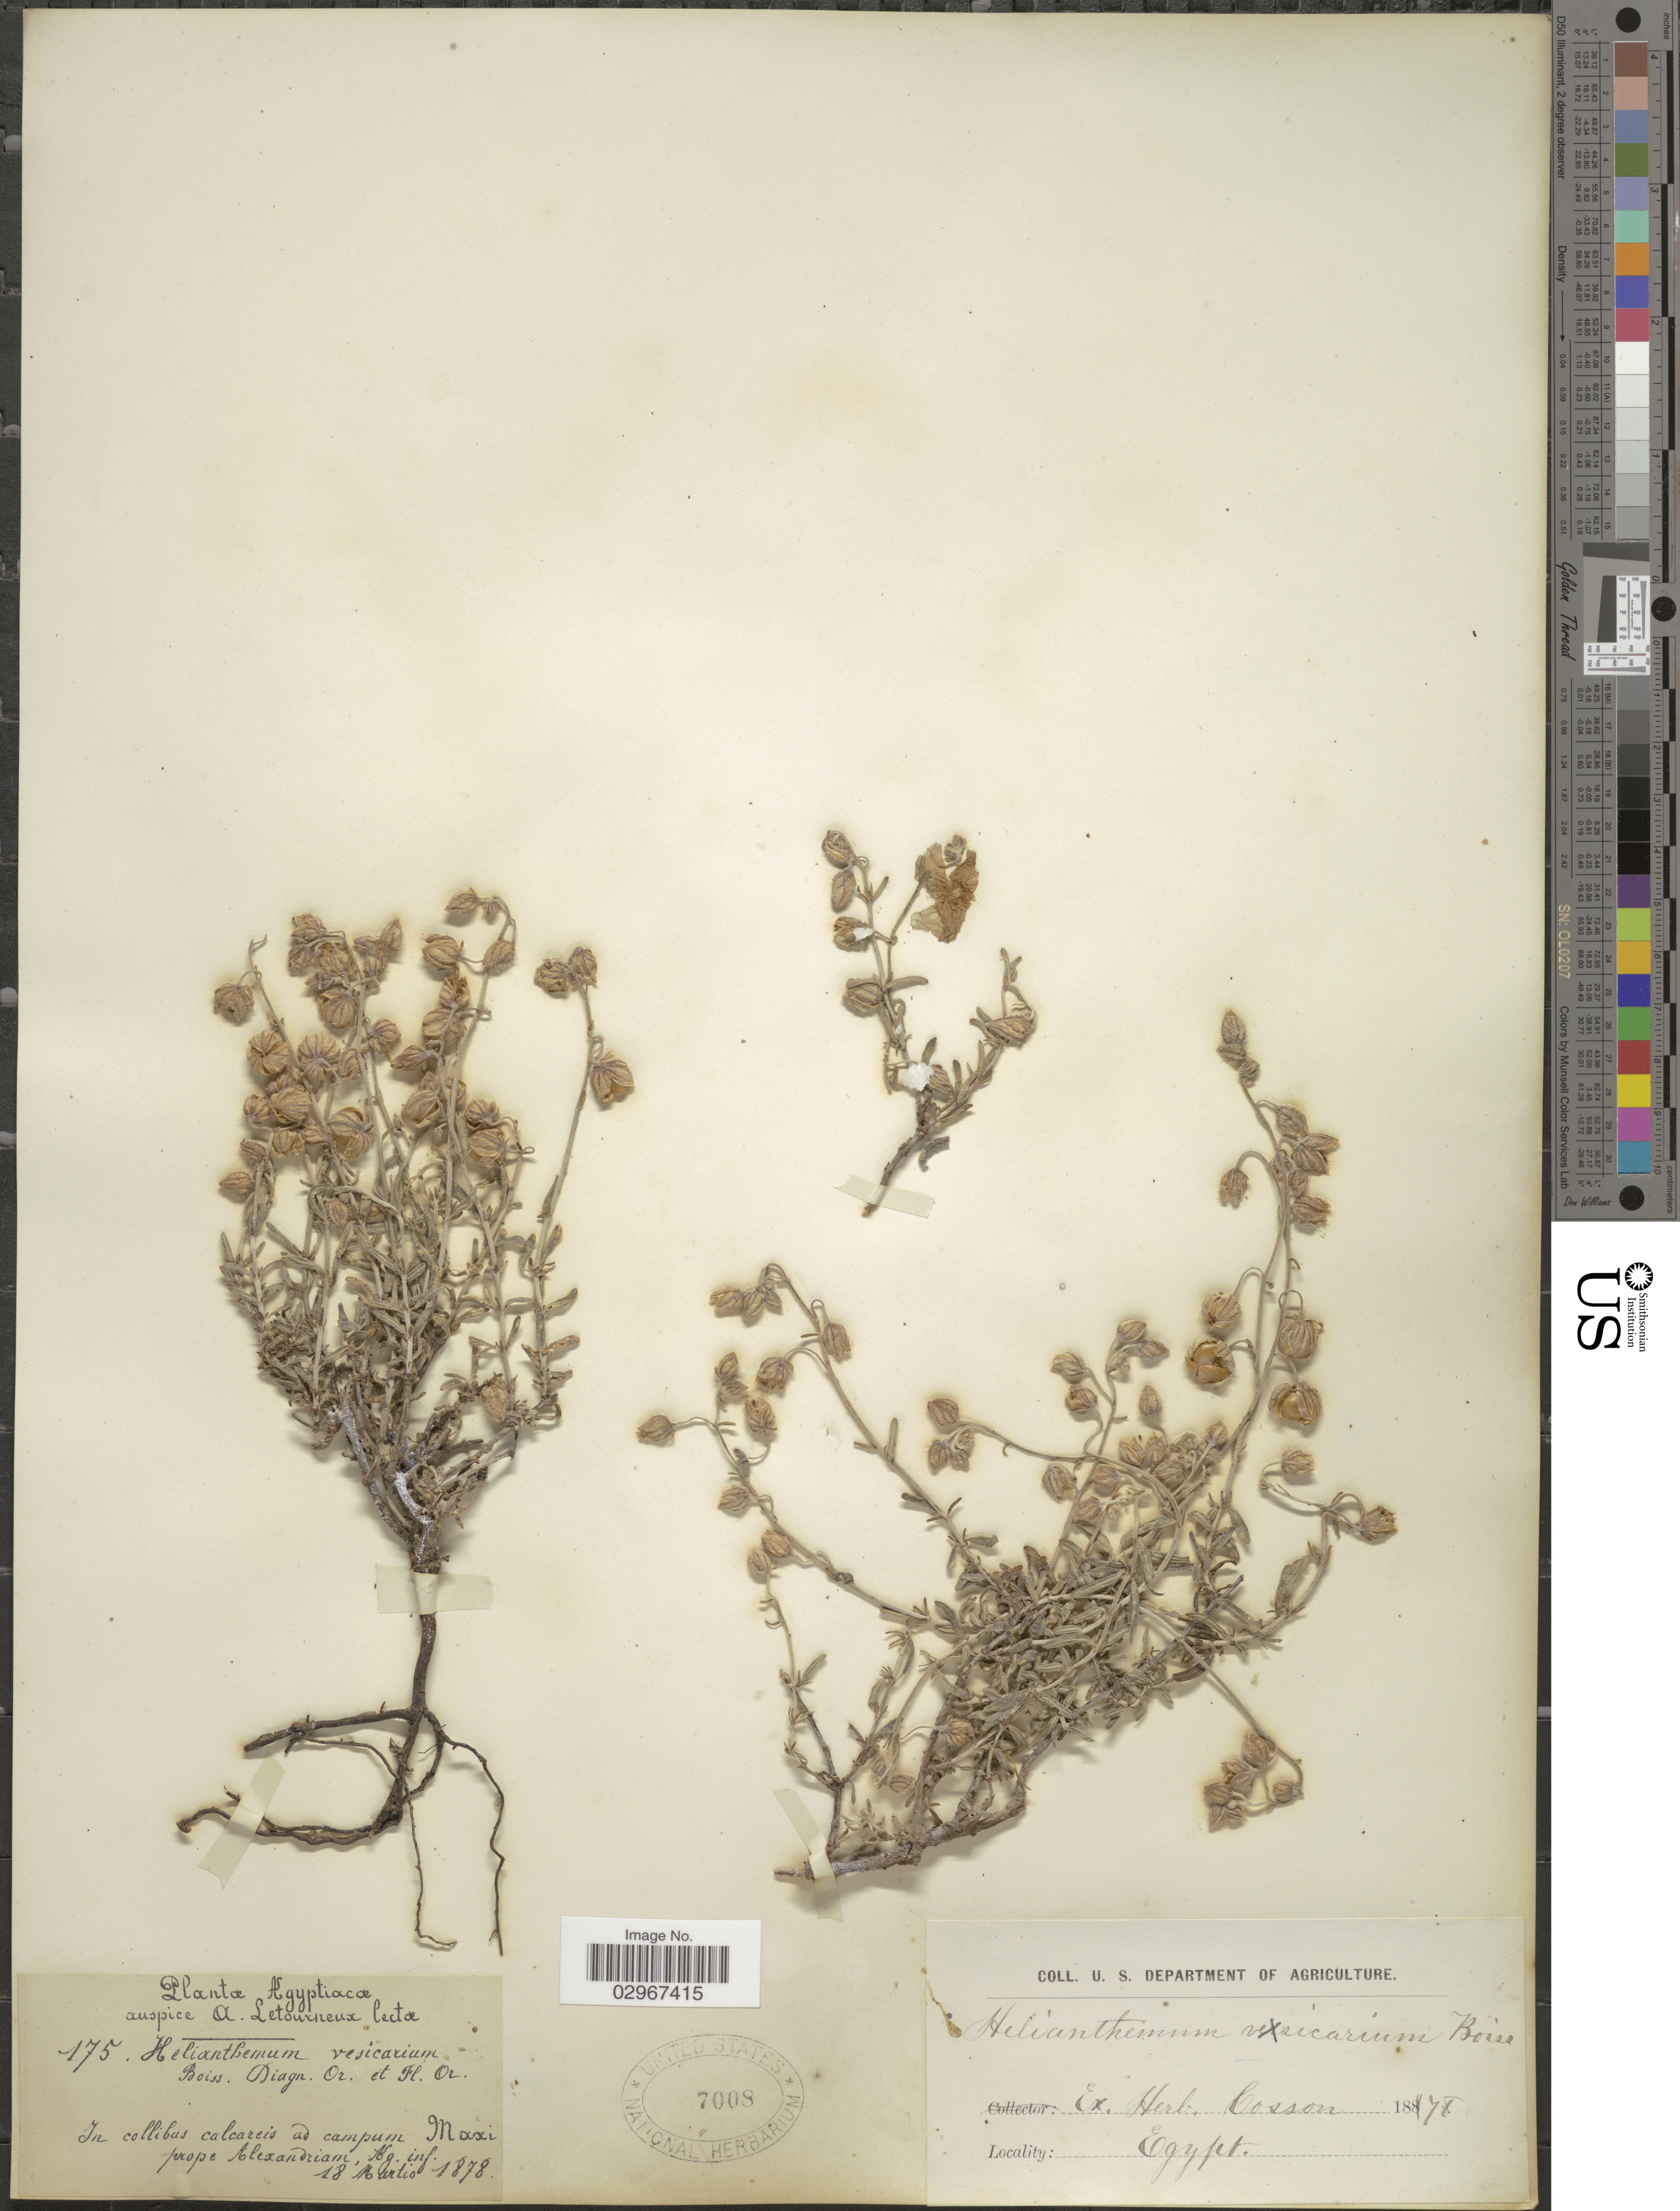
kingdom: Plantae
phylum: Tracheophyta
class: Magnoliopsida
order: Malvales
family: Cistaceae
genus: Helianthemum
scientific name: Helianthemum vesicarium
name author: Boiss.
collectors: A. Letourneux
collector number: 175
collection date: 1878-03-18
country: Egypt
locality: Agyptiacæ. In collibus calcareis ad campum Maxi prope Alexandriam, Ag. inf.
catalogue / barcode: US 7008